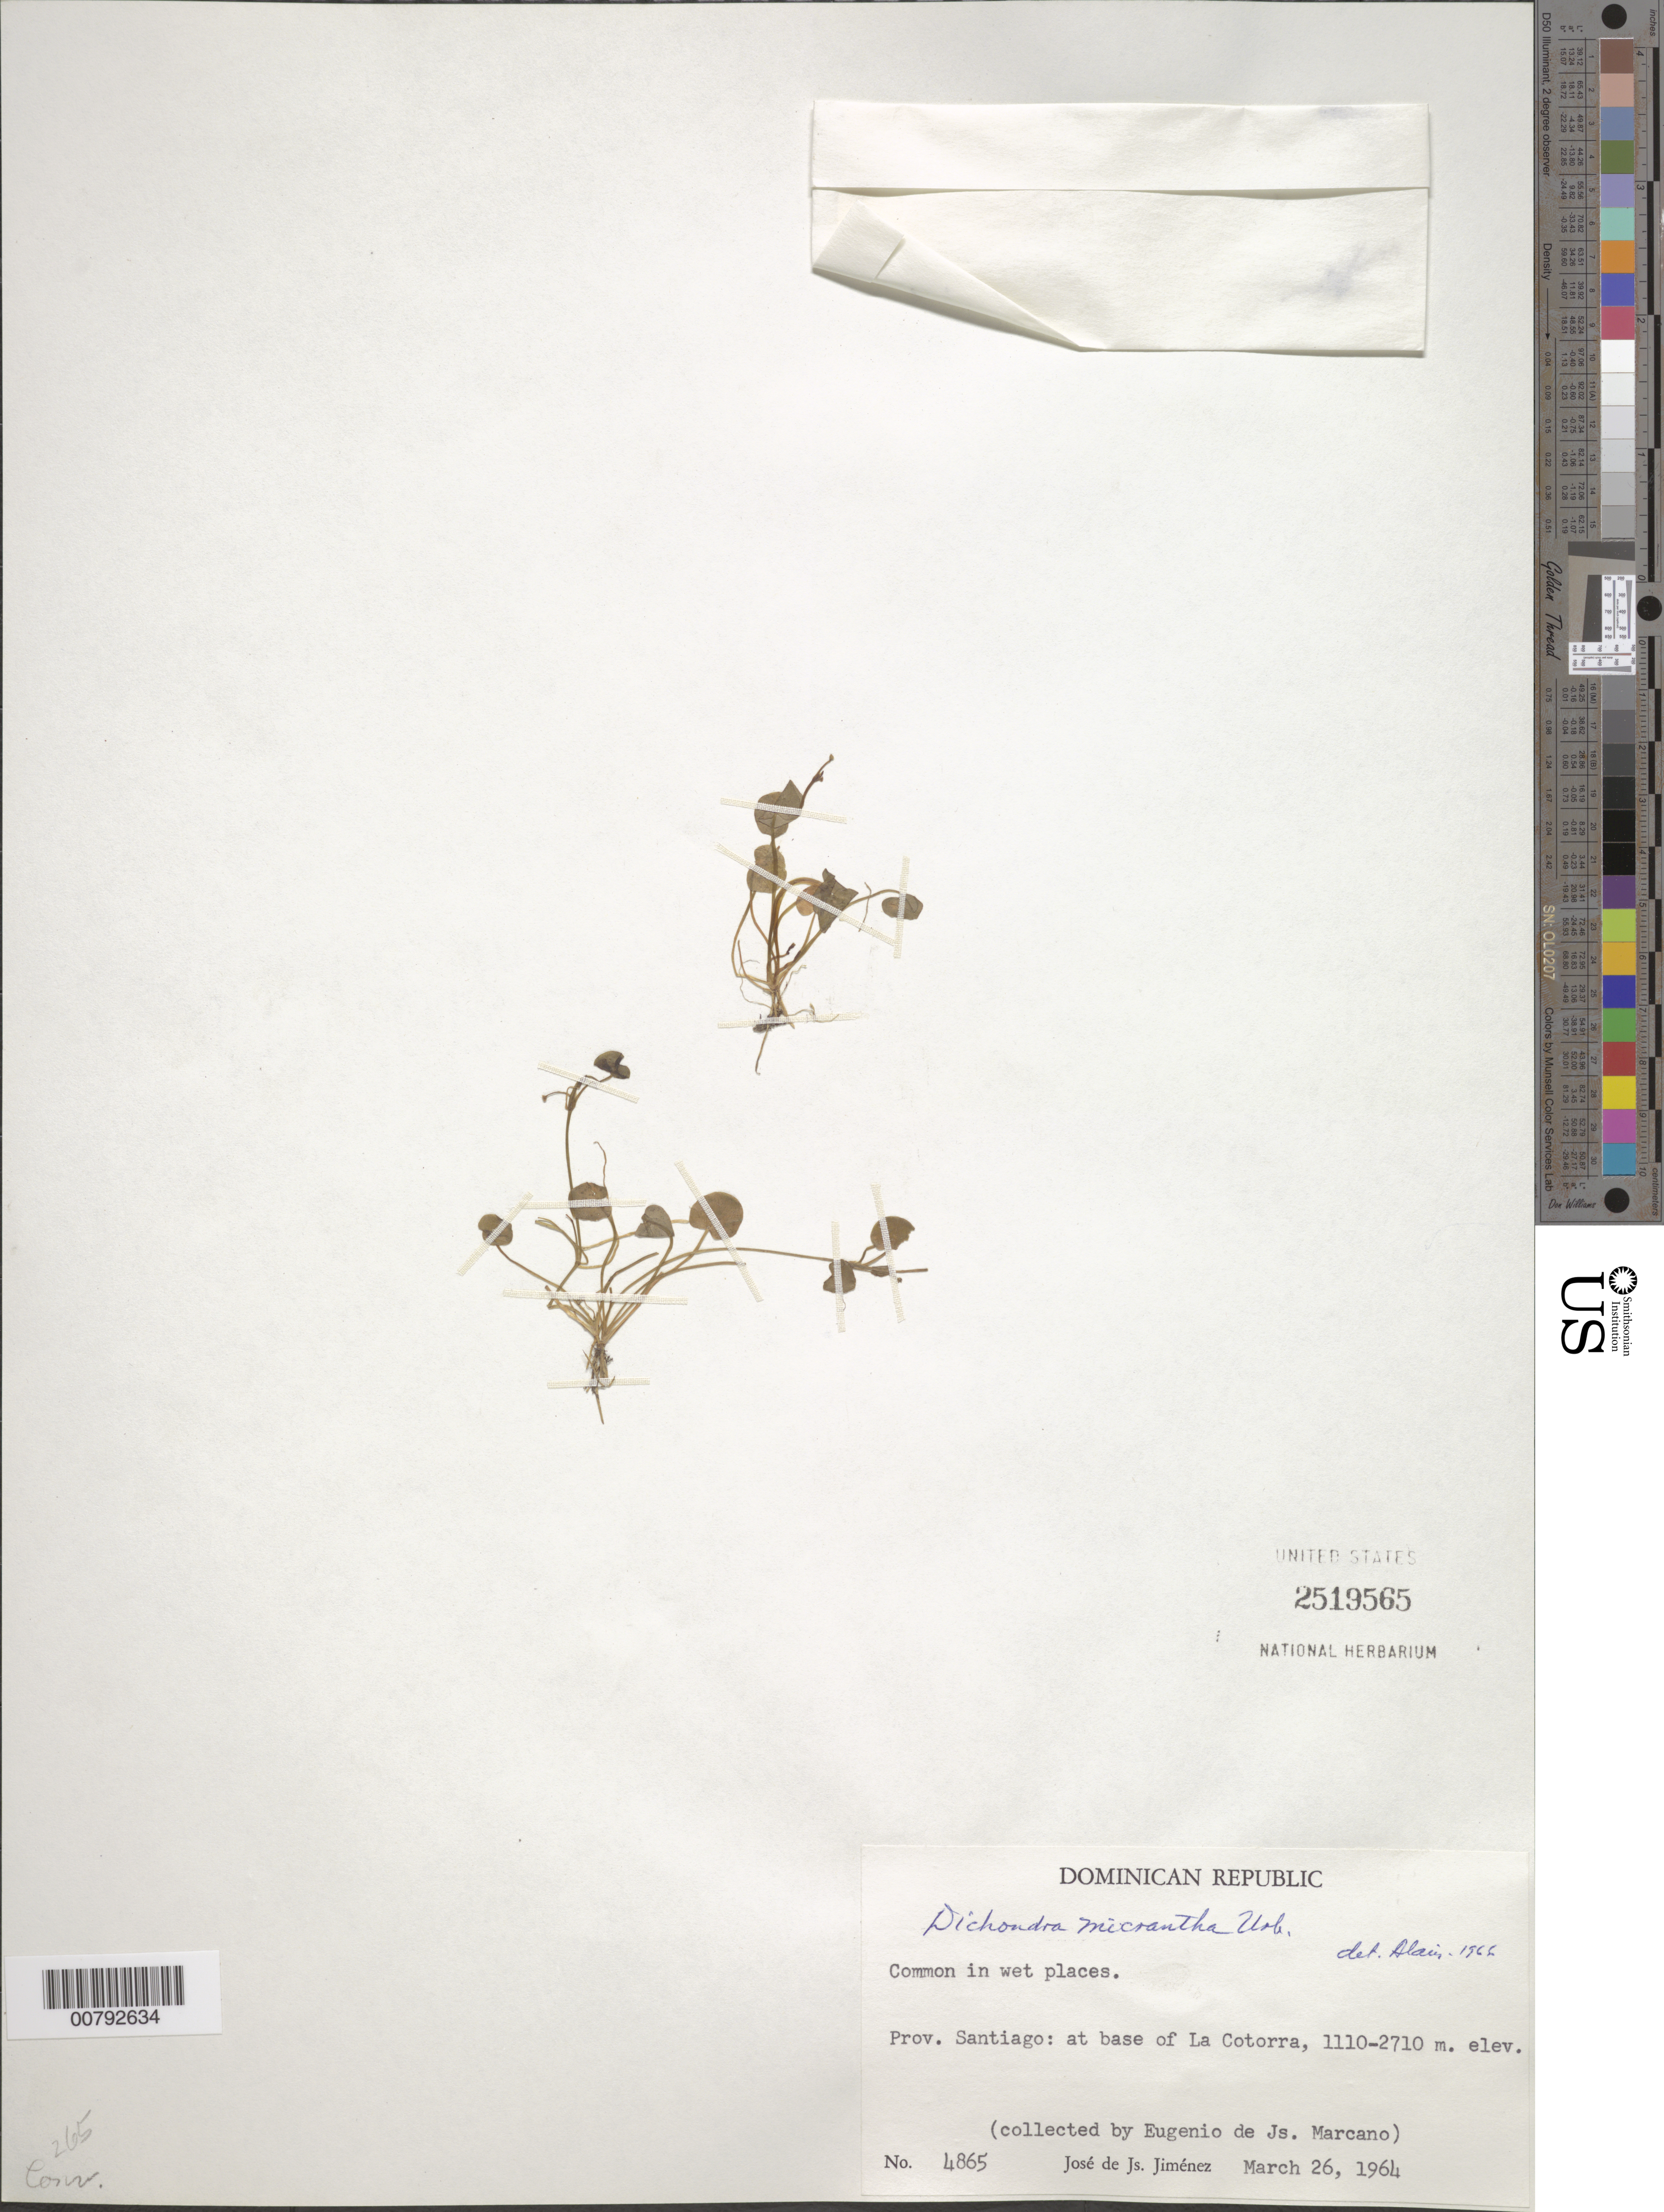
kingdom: Plantae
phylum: Tracheophyta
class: Magnoliopsida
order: Solanales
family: Convolvulaceae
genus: Dichondra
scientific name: Dichondra micrantha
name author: Urb.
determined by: Liogier, Alain H.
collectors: E. J. Marcano F.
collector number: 4865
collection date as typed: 26 Mar 1964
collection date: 1964-03-26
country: Dominican Republic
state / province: Santiago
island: Hispaniola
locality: At base of La Cotorra.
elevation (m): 1110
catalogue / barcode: US 2519565